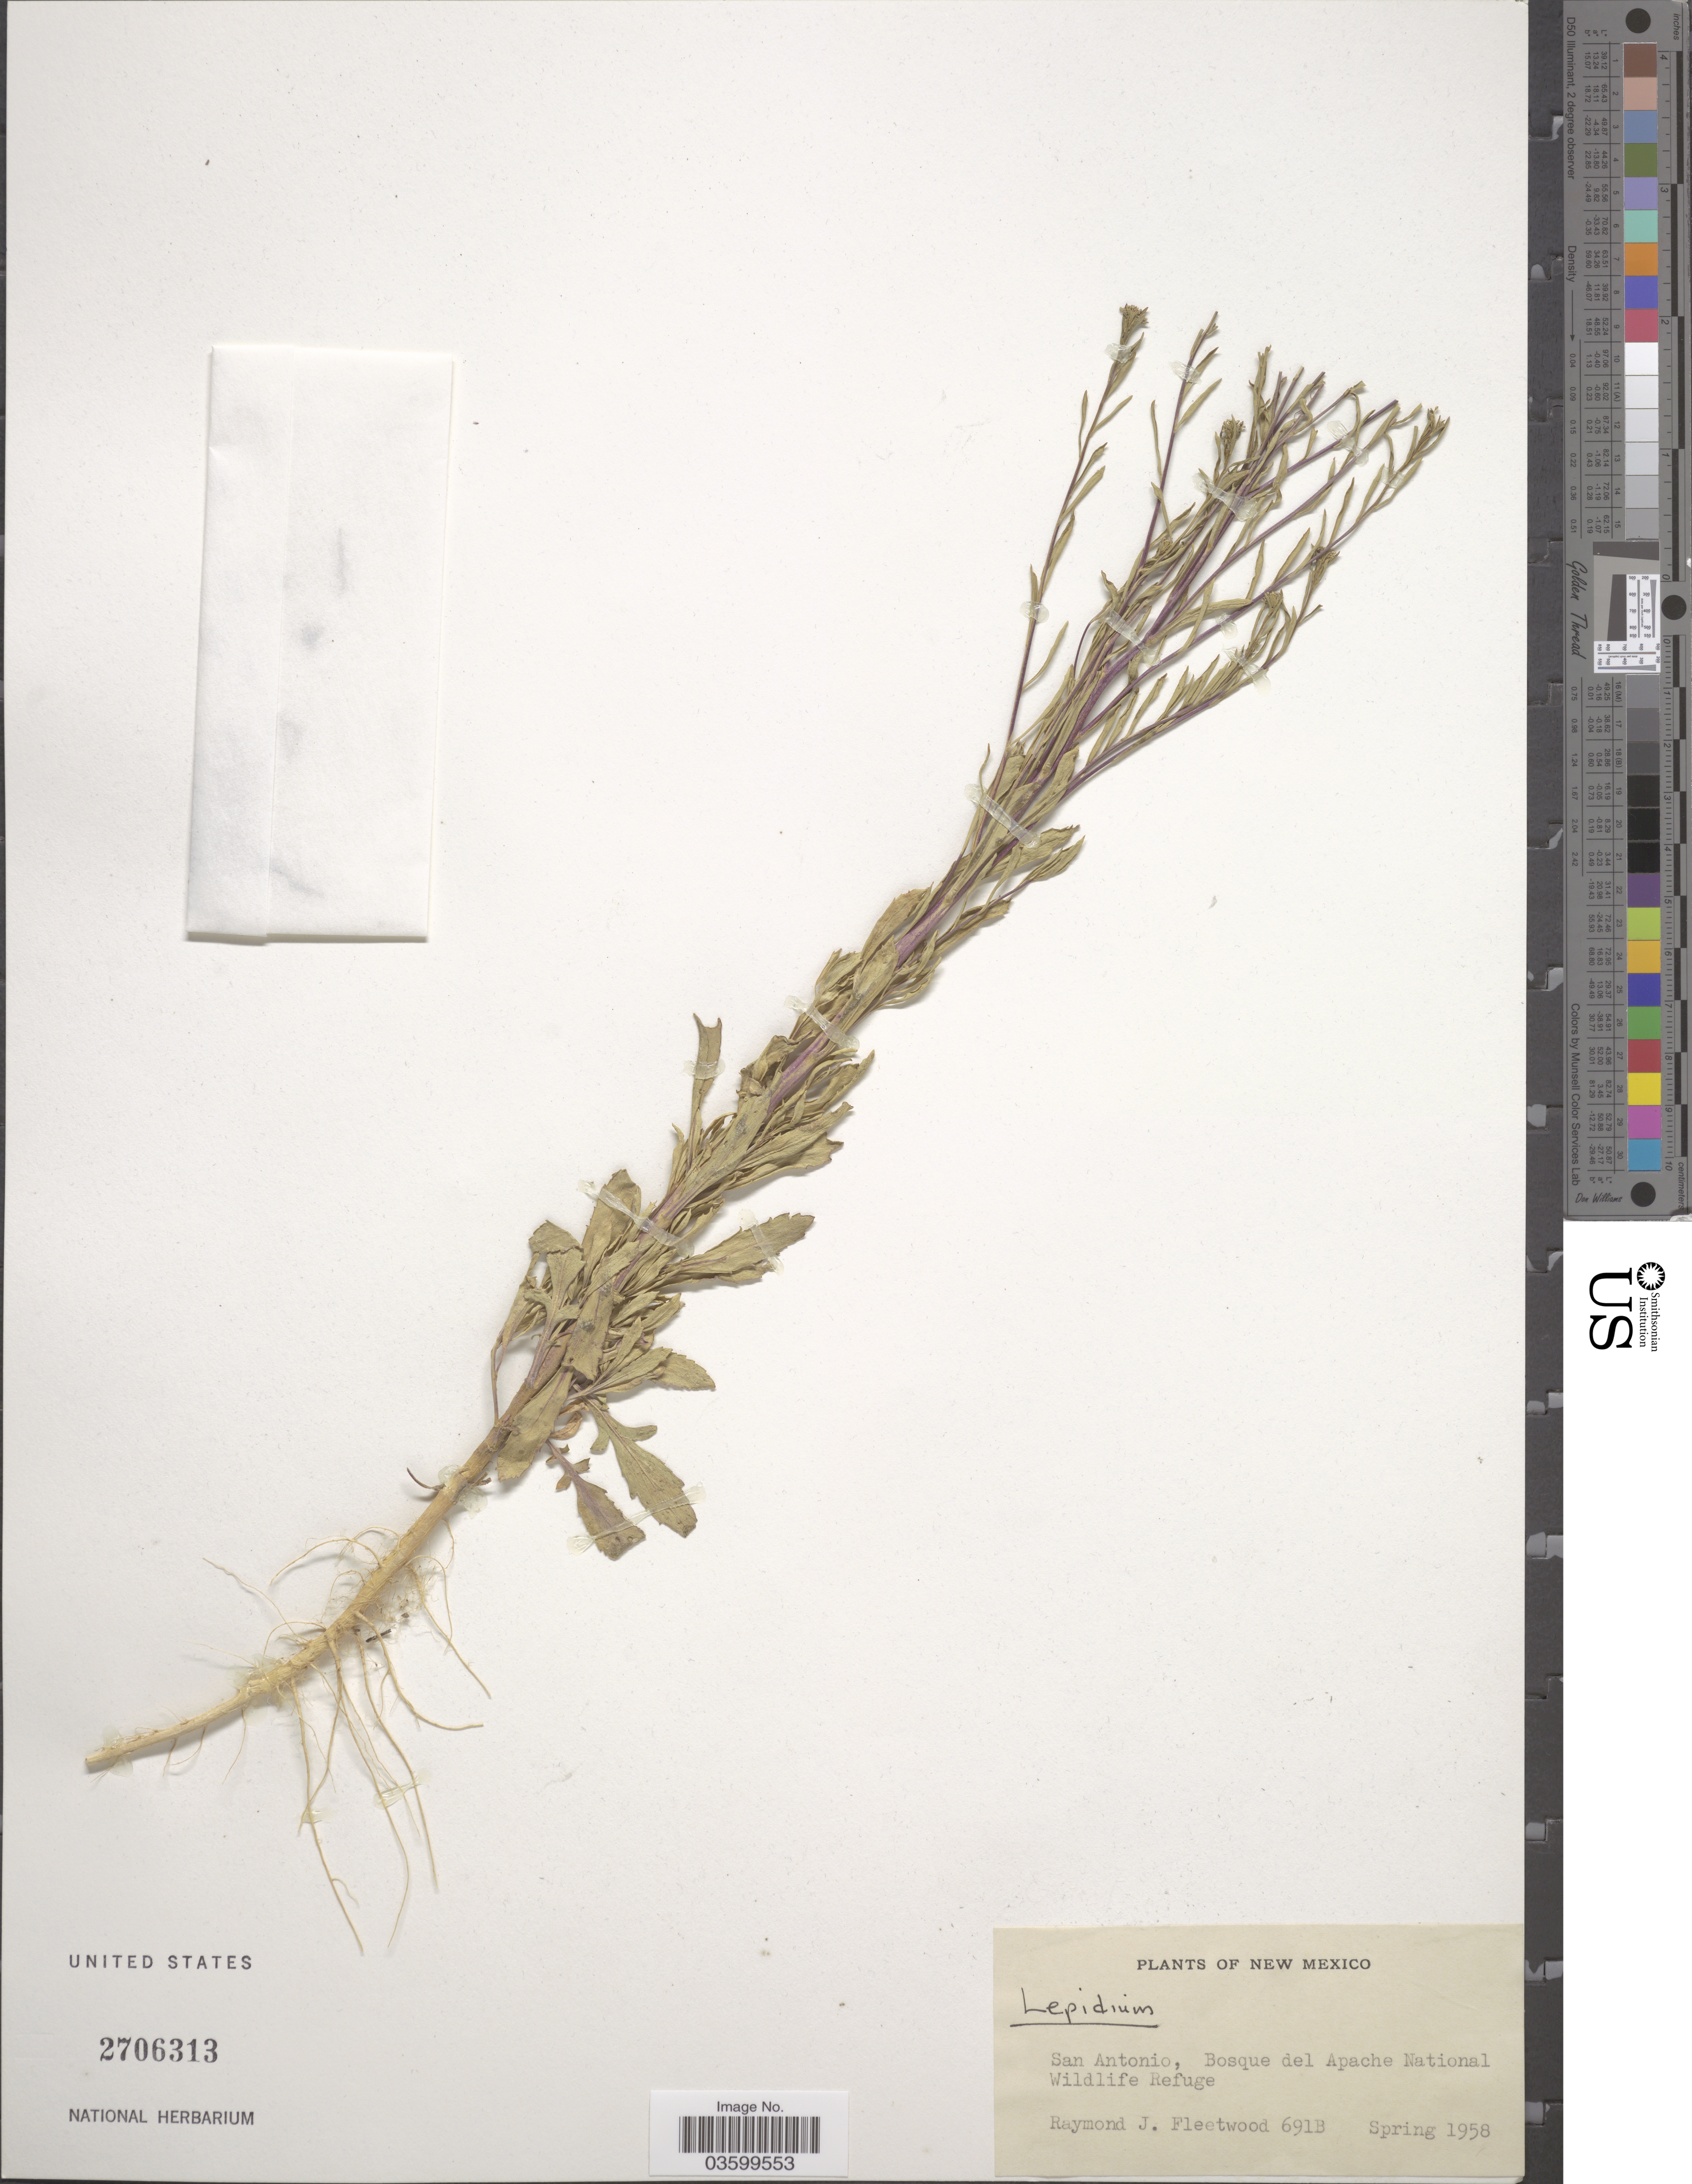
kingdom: Plantae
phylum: Tracheophyta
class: Magnoliopsida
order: Brassicales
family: Brassicaceae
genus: Lepidium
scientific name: Lepidium sp.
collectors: R. J. Fleetwood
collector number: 691B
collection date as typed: Spring 1958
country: United States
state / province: New Mexico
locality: San Antonio, Bosque del Apache National Wildlife Refuge.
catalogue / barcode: US 2706313